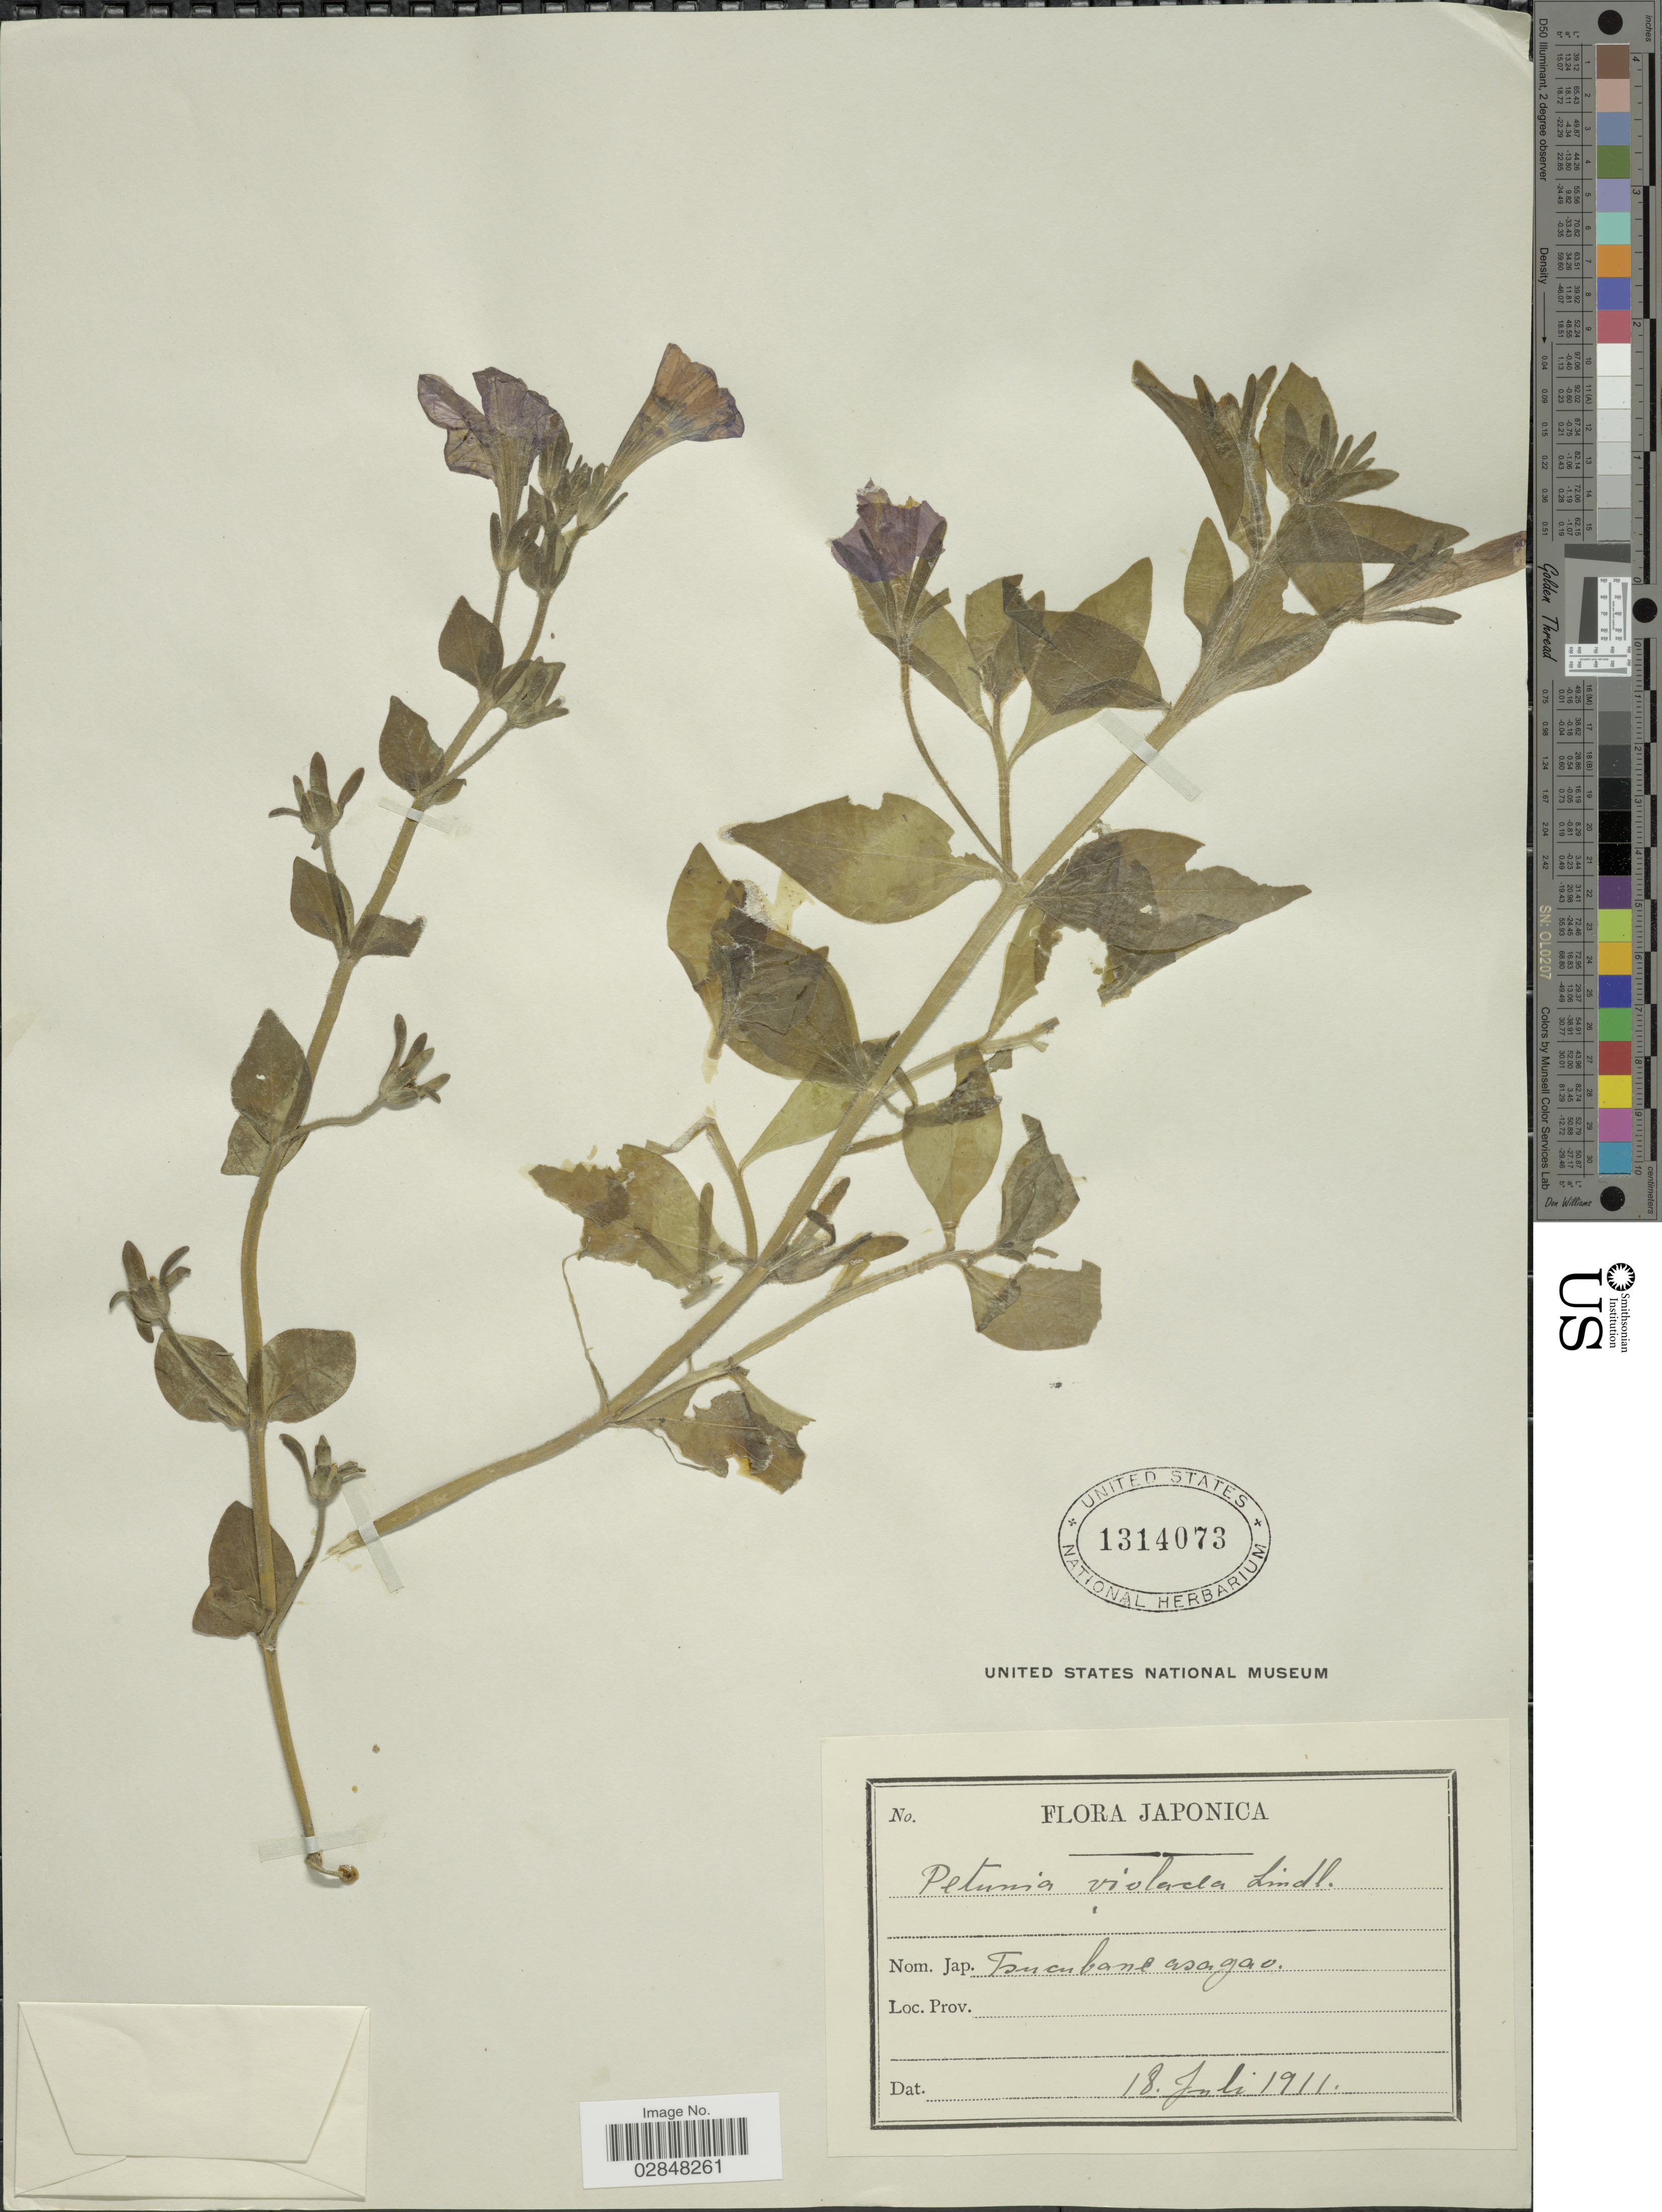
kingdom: Plantae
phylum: Tracheophyta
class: Magnoliopsida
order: Solanales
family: Solanaceae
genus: Petunia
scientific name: Petunia violacea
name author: Lindl.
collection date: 1911-07-18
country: Japan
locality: Japonica.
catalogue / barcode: US 1314073